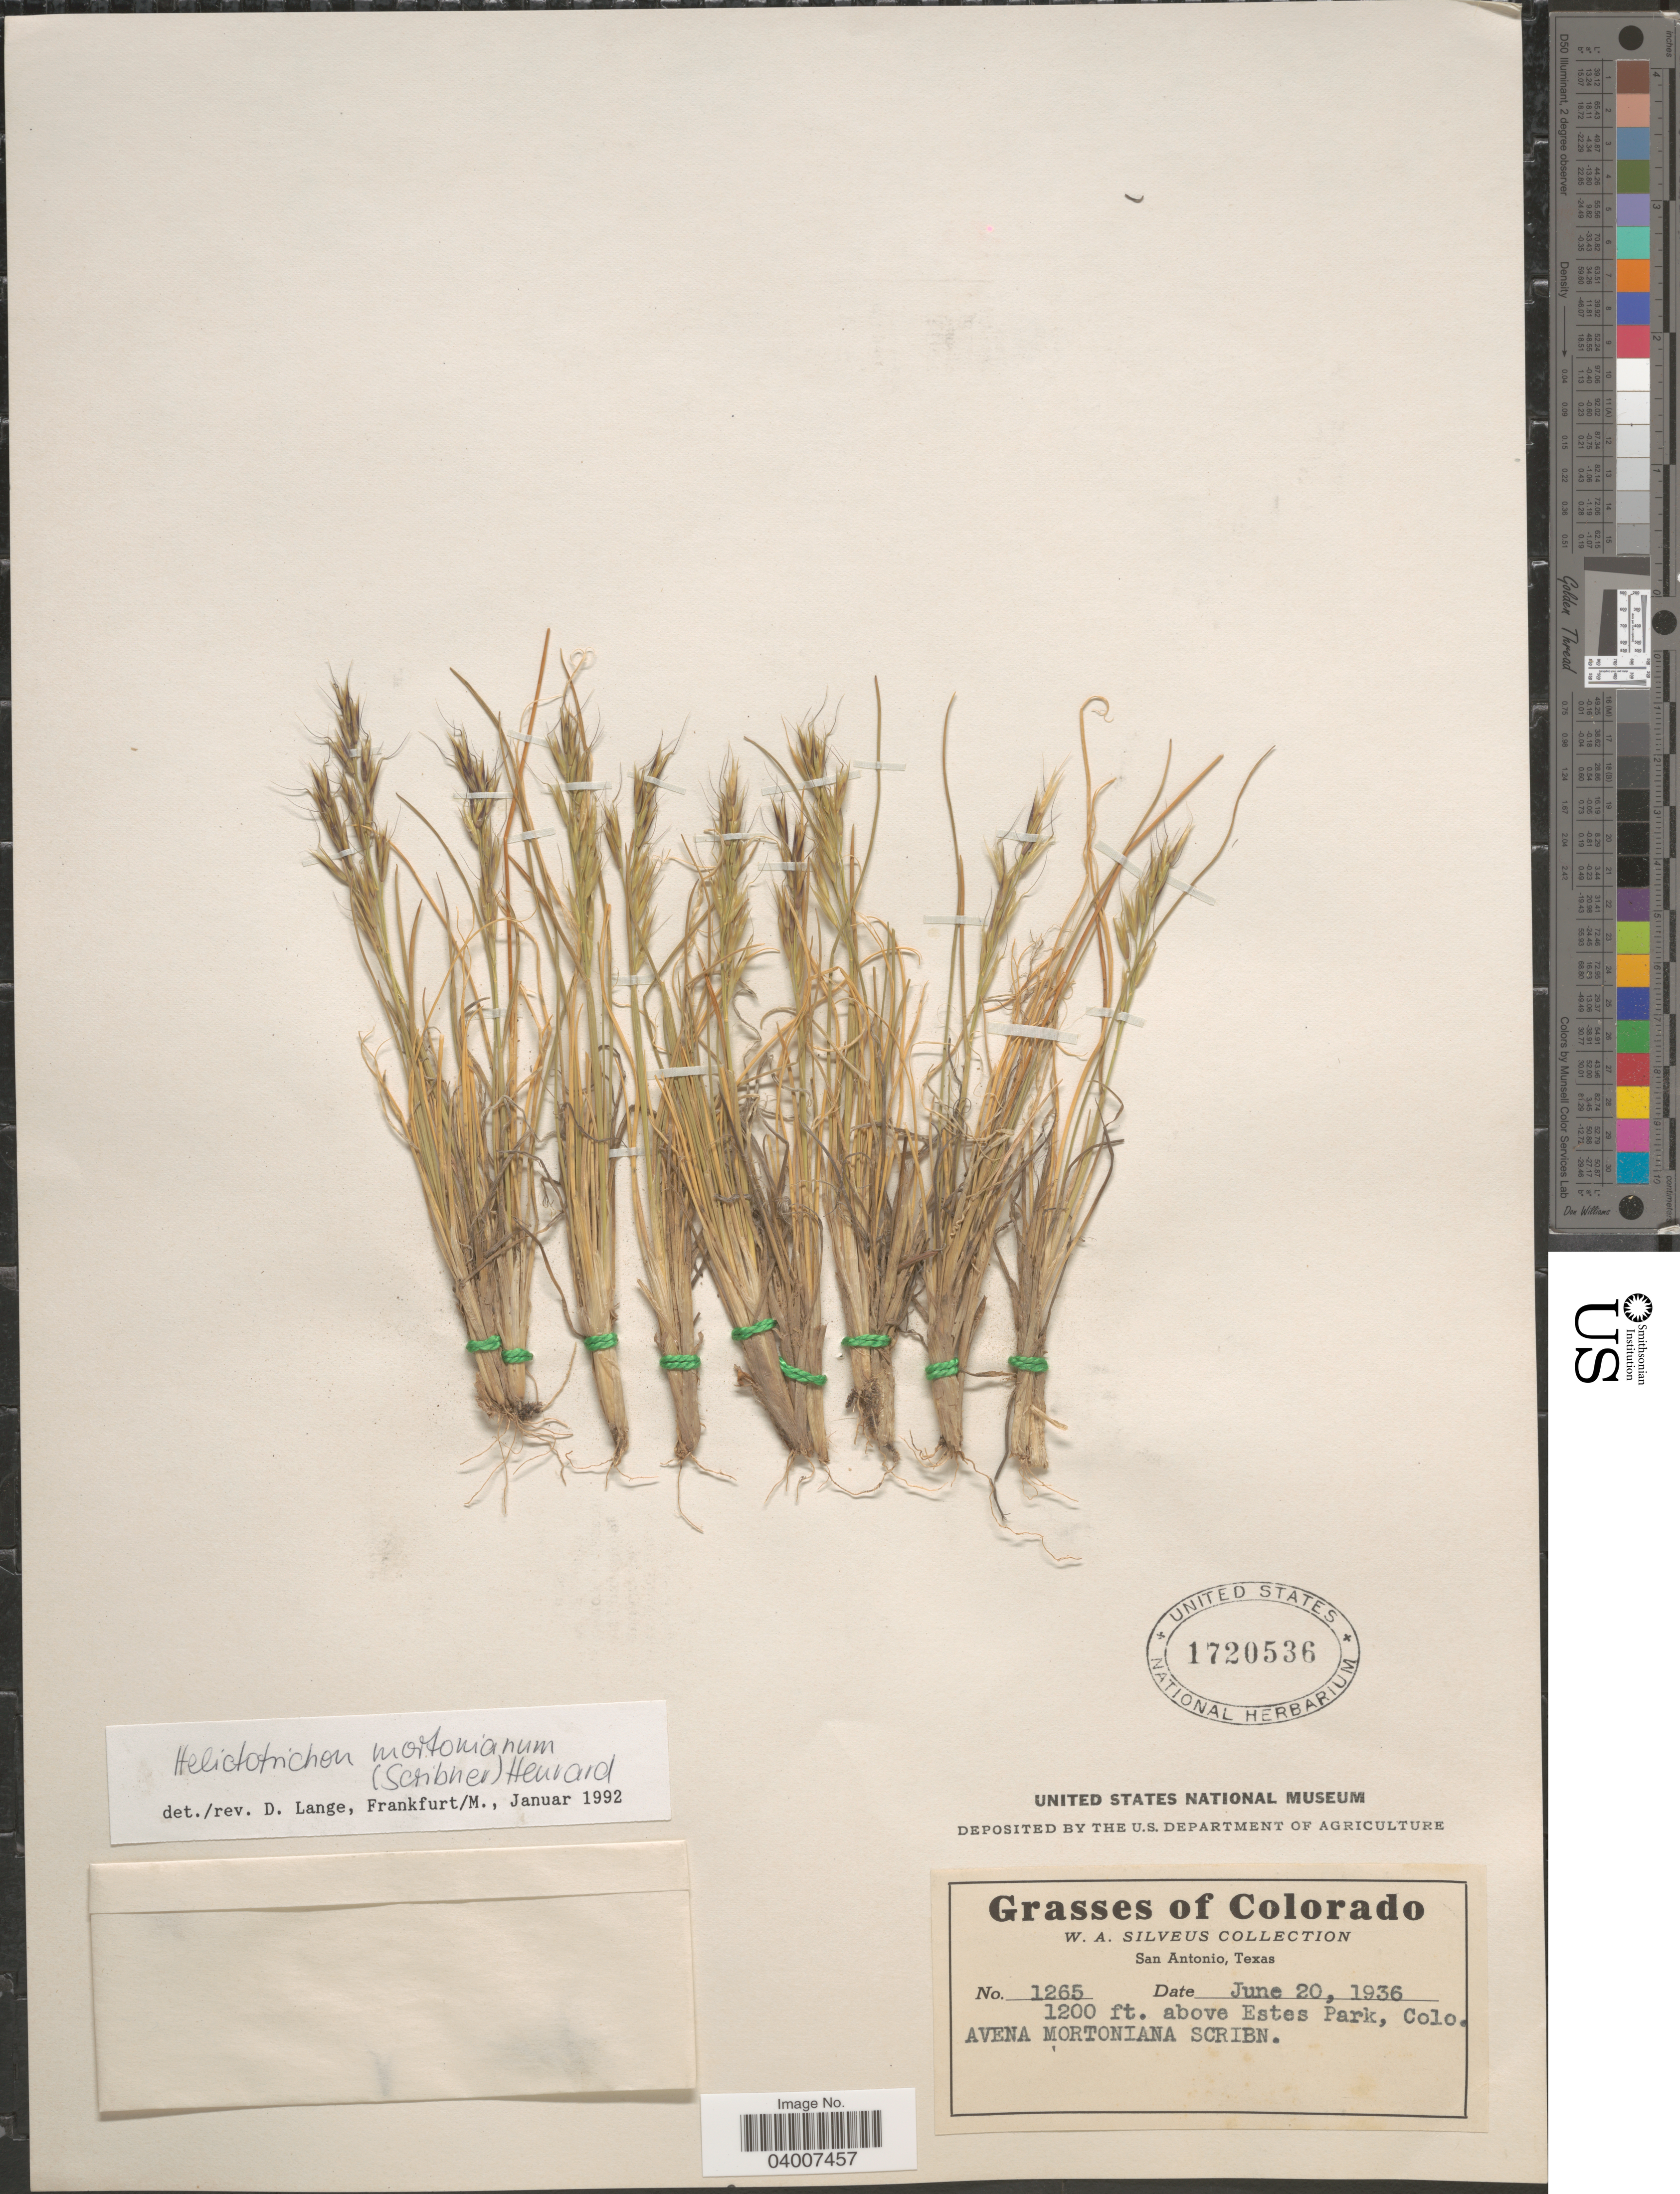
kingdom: Plantae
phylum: Tracheophyta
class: Liliopsida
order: Poales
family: Poaceae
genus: Helictotrichon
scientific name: Helictotrichon mortonianum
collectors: W. Silveus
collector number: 1265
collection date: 1936-06-20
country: United States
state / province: Colorado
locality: Above Estes Park.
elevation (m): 366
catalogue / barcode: US 1720536